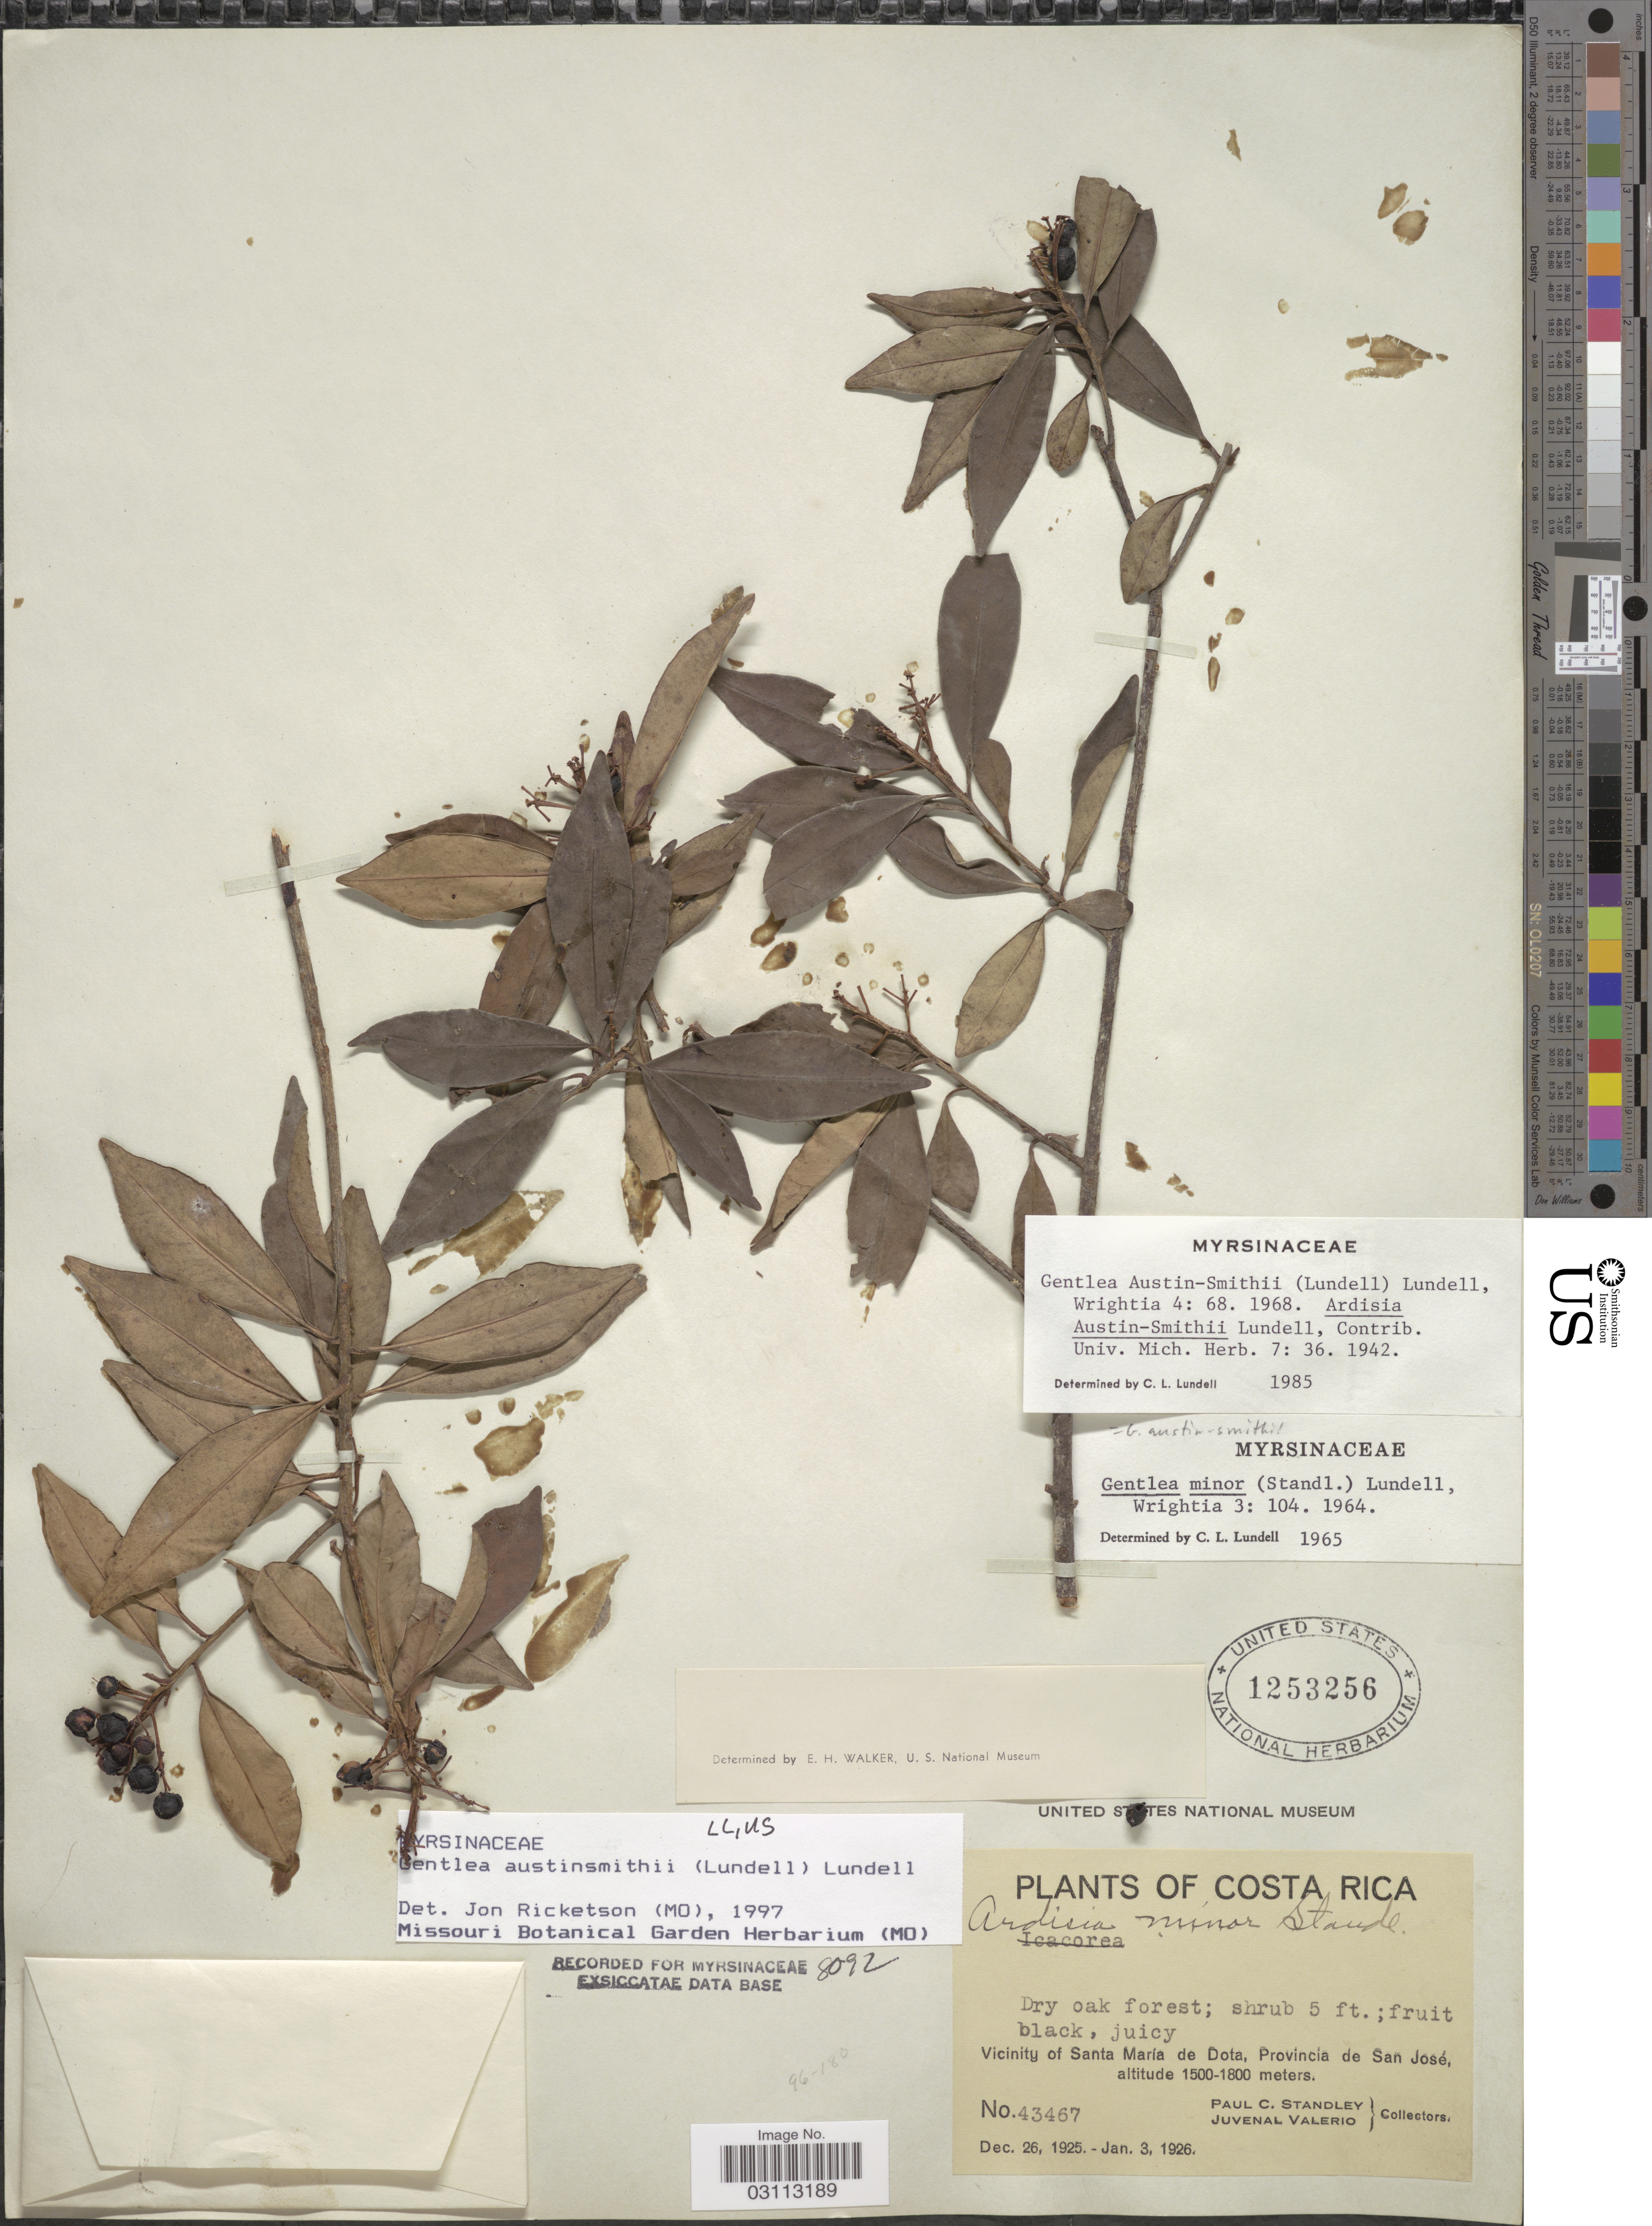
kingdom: Plantae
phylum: Tracheophyta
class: Magnoliopsida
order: Ericales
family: Primulaceae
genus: Gentlea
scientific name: Gentlea austin-smithii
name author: (Lundell) Lundell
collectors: P. C. Standley & J. Valerio R.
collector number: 43467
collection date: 1925-12-26/1926-01-03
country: Costa Rica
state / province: San José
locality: Vicinity of Santa Maria de Dota, Provincia de San José.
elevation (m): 1500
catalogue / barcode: US 1253256